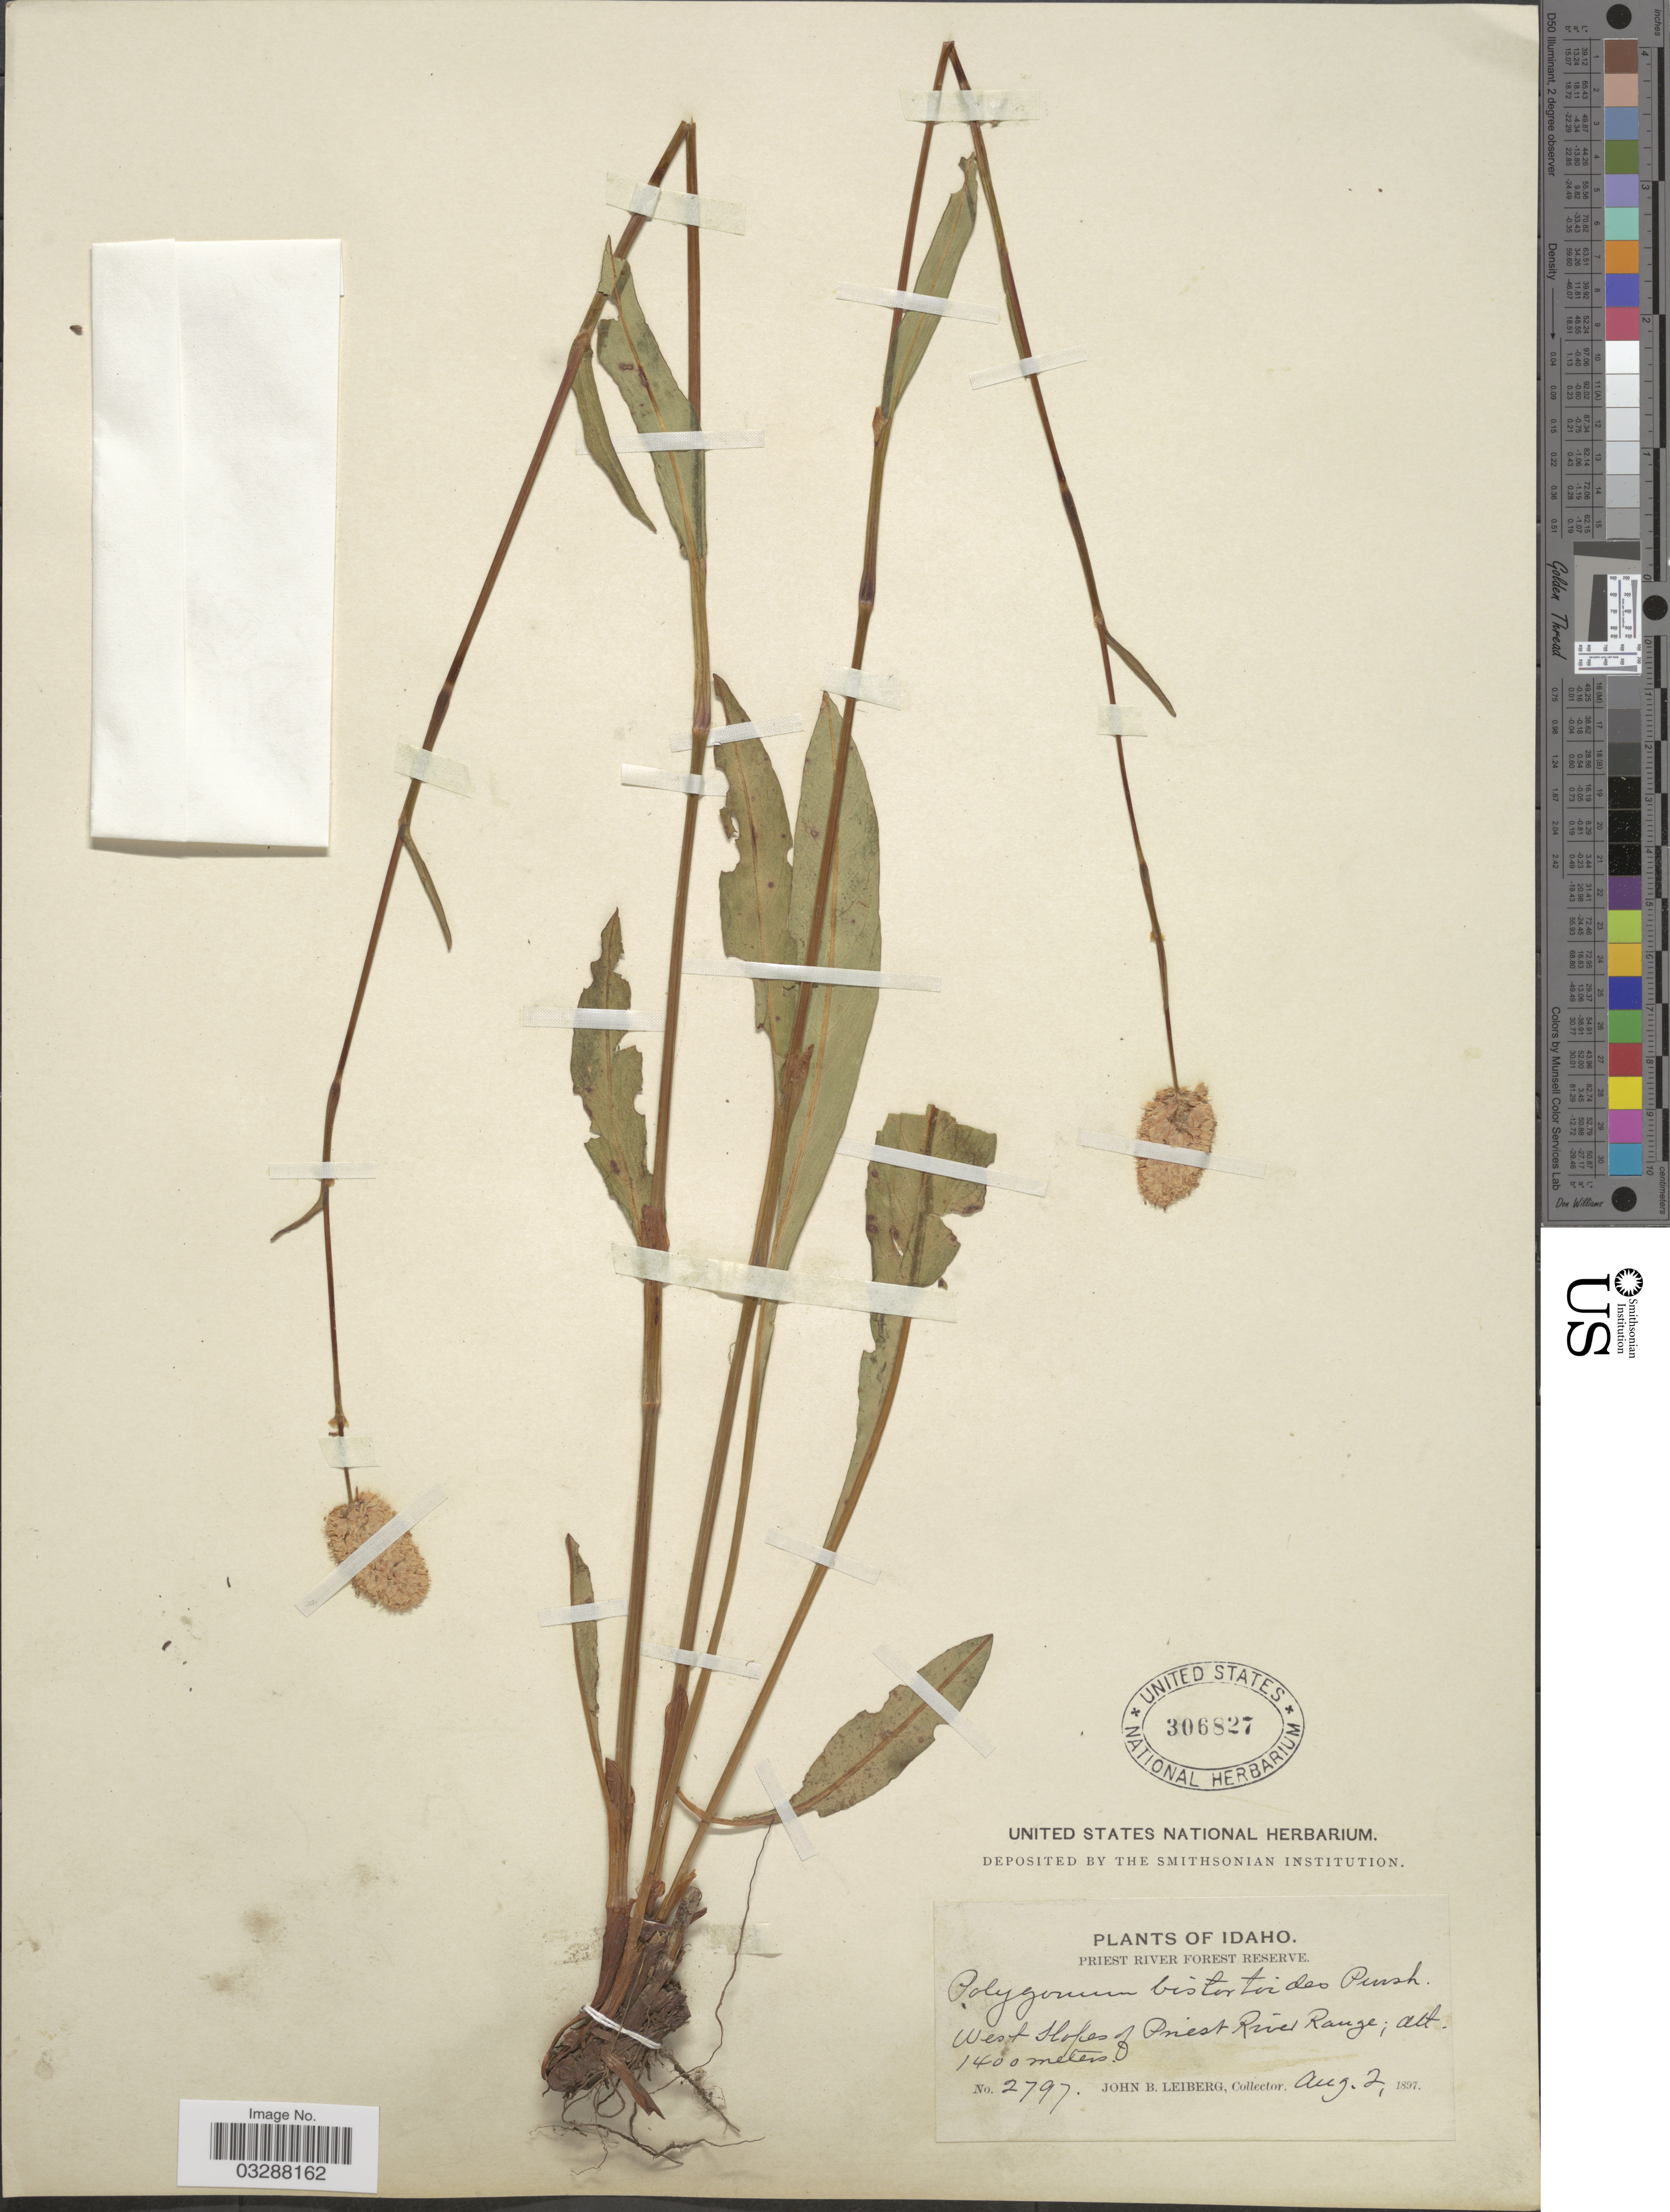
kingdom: Plantae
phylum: Tracheophyta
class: Magnoliopsida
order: Caryophyllales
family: Polygonaceae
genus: Bistorta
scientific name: Bistorta bistortoides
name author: (Pursh) Small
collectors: J. B. Leiberg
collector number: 2797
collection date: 1897-08-02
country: United States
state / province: Idaho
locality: Priest River Forest Reserve. West Hopes of Priest River Range.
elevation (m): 1400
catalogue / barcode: US 306827